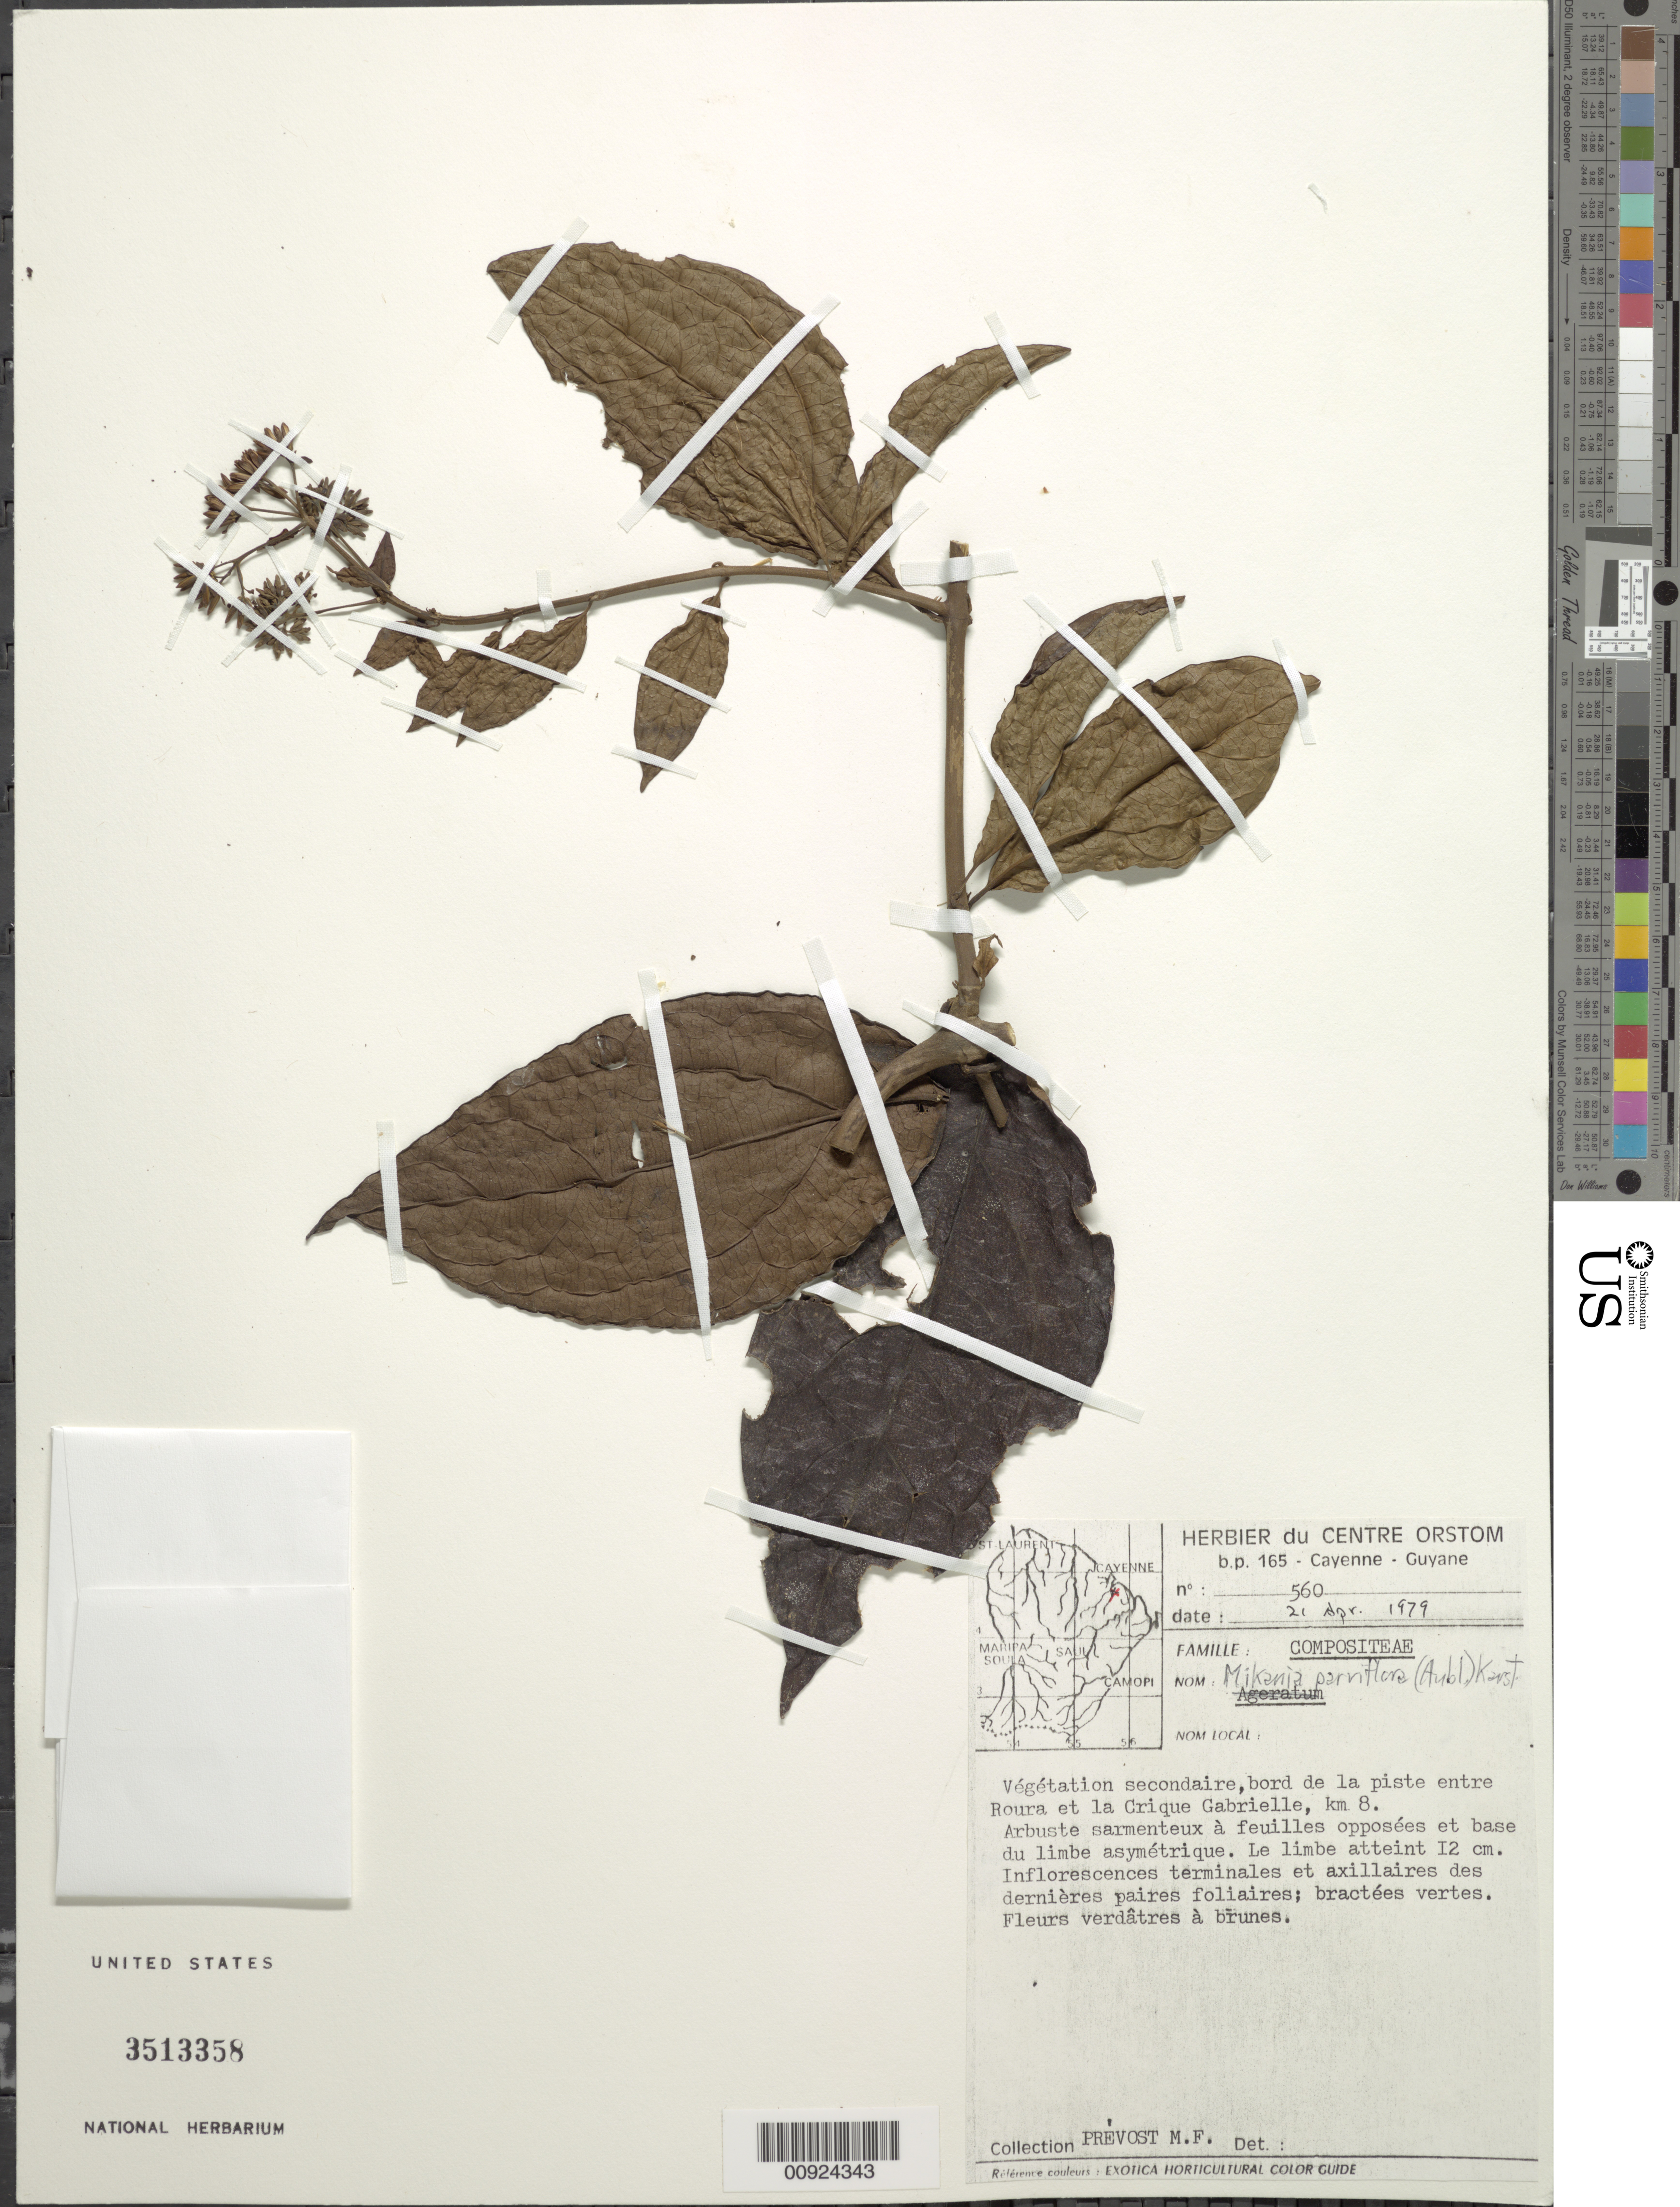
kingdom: Plantae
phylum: Tracheophyta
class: Magnoliopsida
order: Asterales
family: Asteraceae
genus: Mikania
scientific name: Mikania parviflora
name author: (Aubl.) H. Karst.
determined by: Robinson, Harold E., (US)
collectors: M.-F. Prévost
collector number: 560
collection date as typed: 21-Apr-79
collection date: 1979-04-21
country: French Guiana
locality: Entre Roura et la Crique Gabrielle - Montagne de Kaw, km 8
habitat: Secondary vegetation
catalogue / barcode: US 3513358